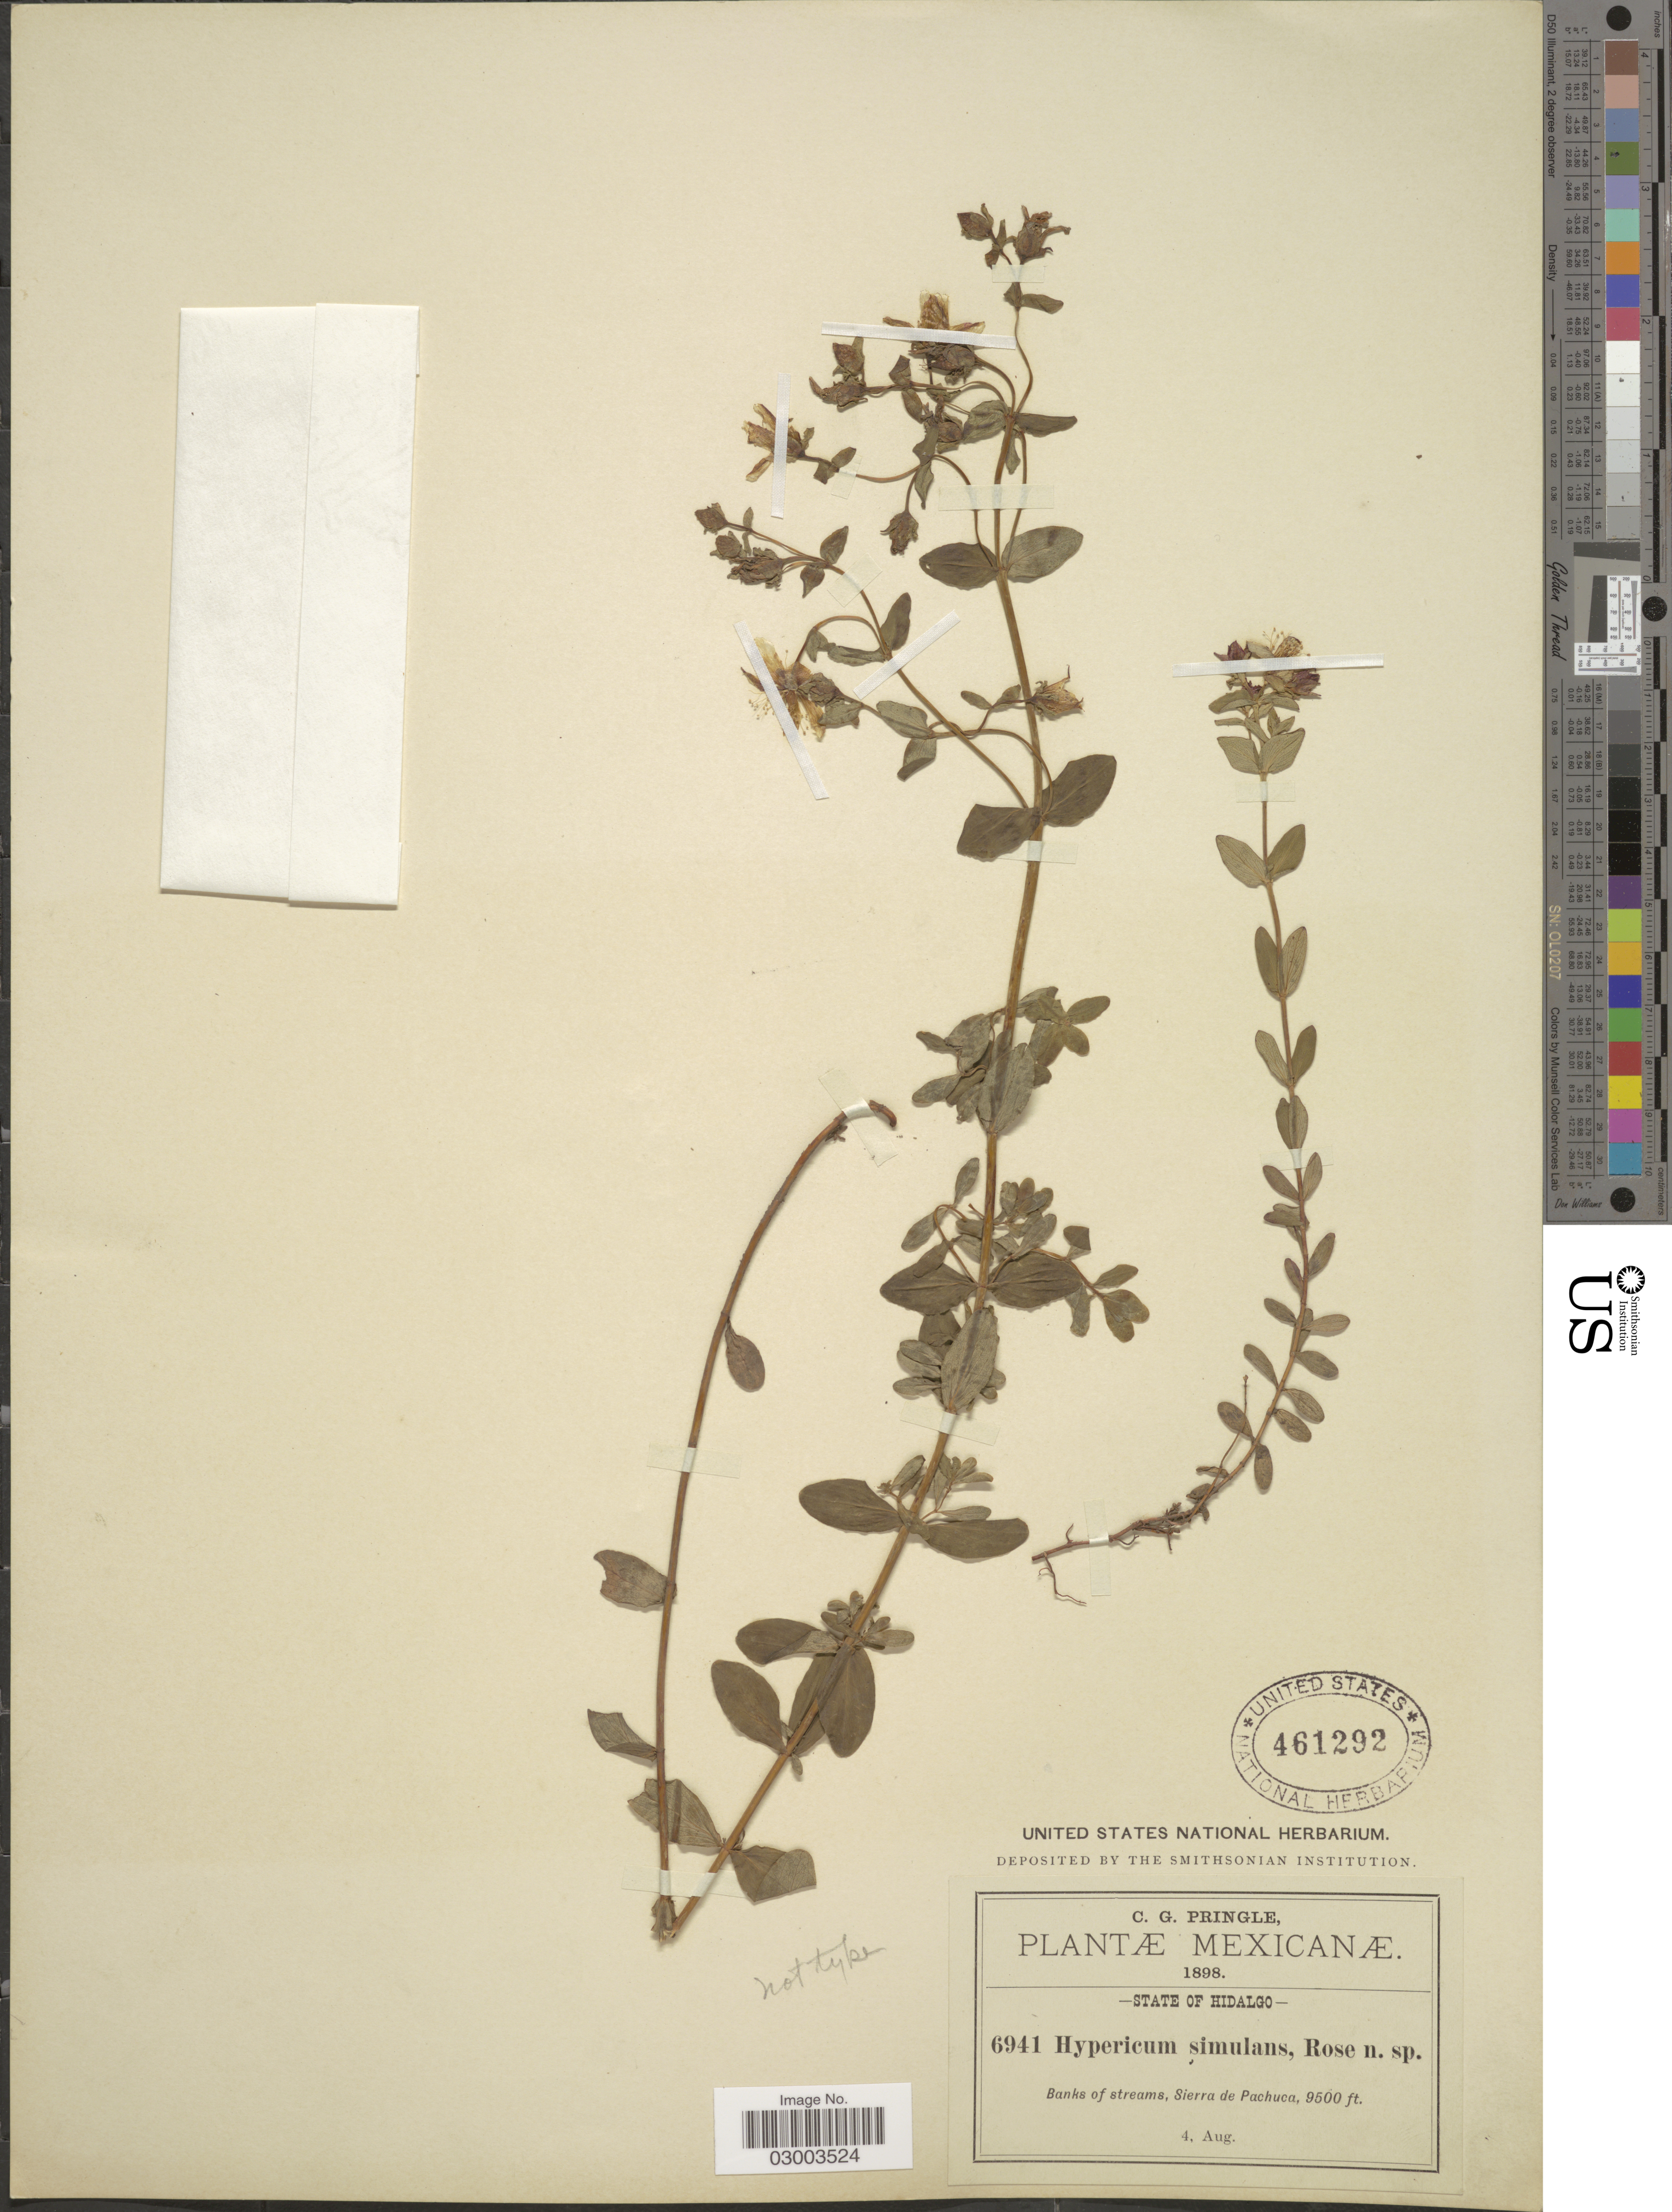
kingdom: Plantae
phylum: Tracheophyta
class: Magnoliopsida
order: Malpighiales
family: Hypericaceae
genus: Hypericum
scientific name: Hypericum simulans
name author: Rose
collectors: C. G. Pringle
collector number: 6941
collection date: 1898-08-04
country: Mexico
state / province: Hidalgo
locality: Banks of streams, Sierra de Pachuca.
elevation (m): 2896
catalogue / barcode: US 461292